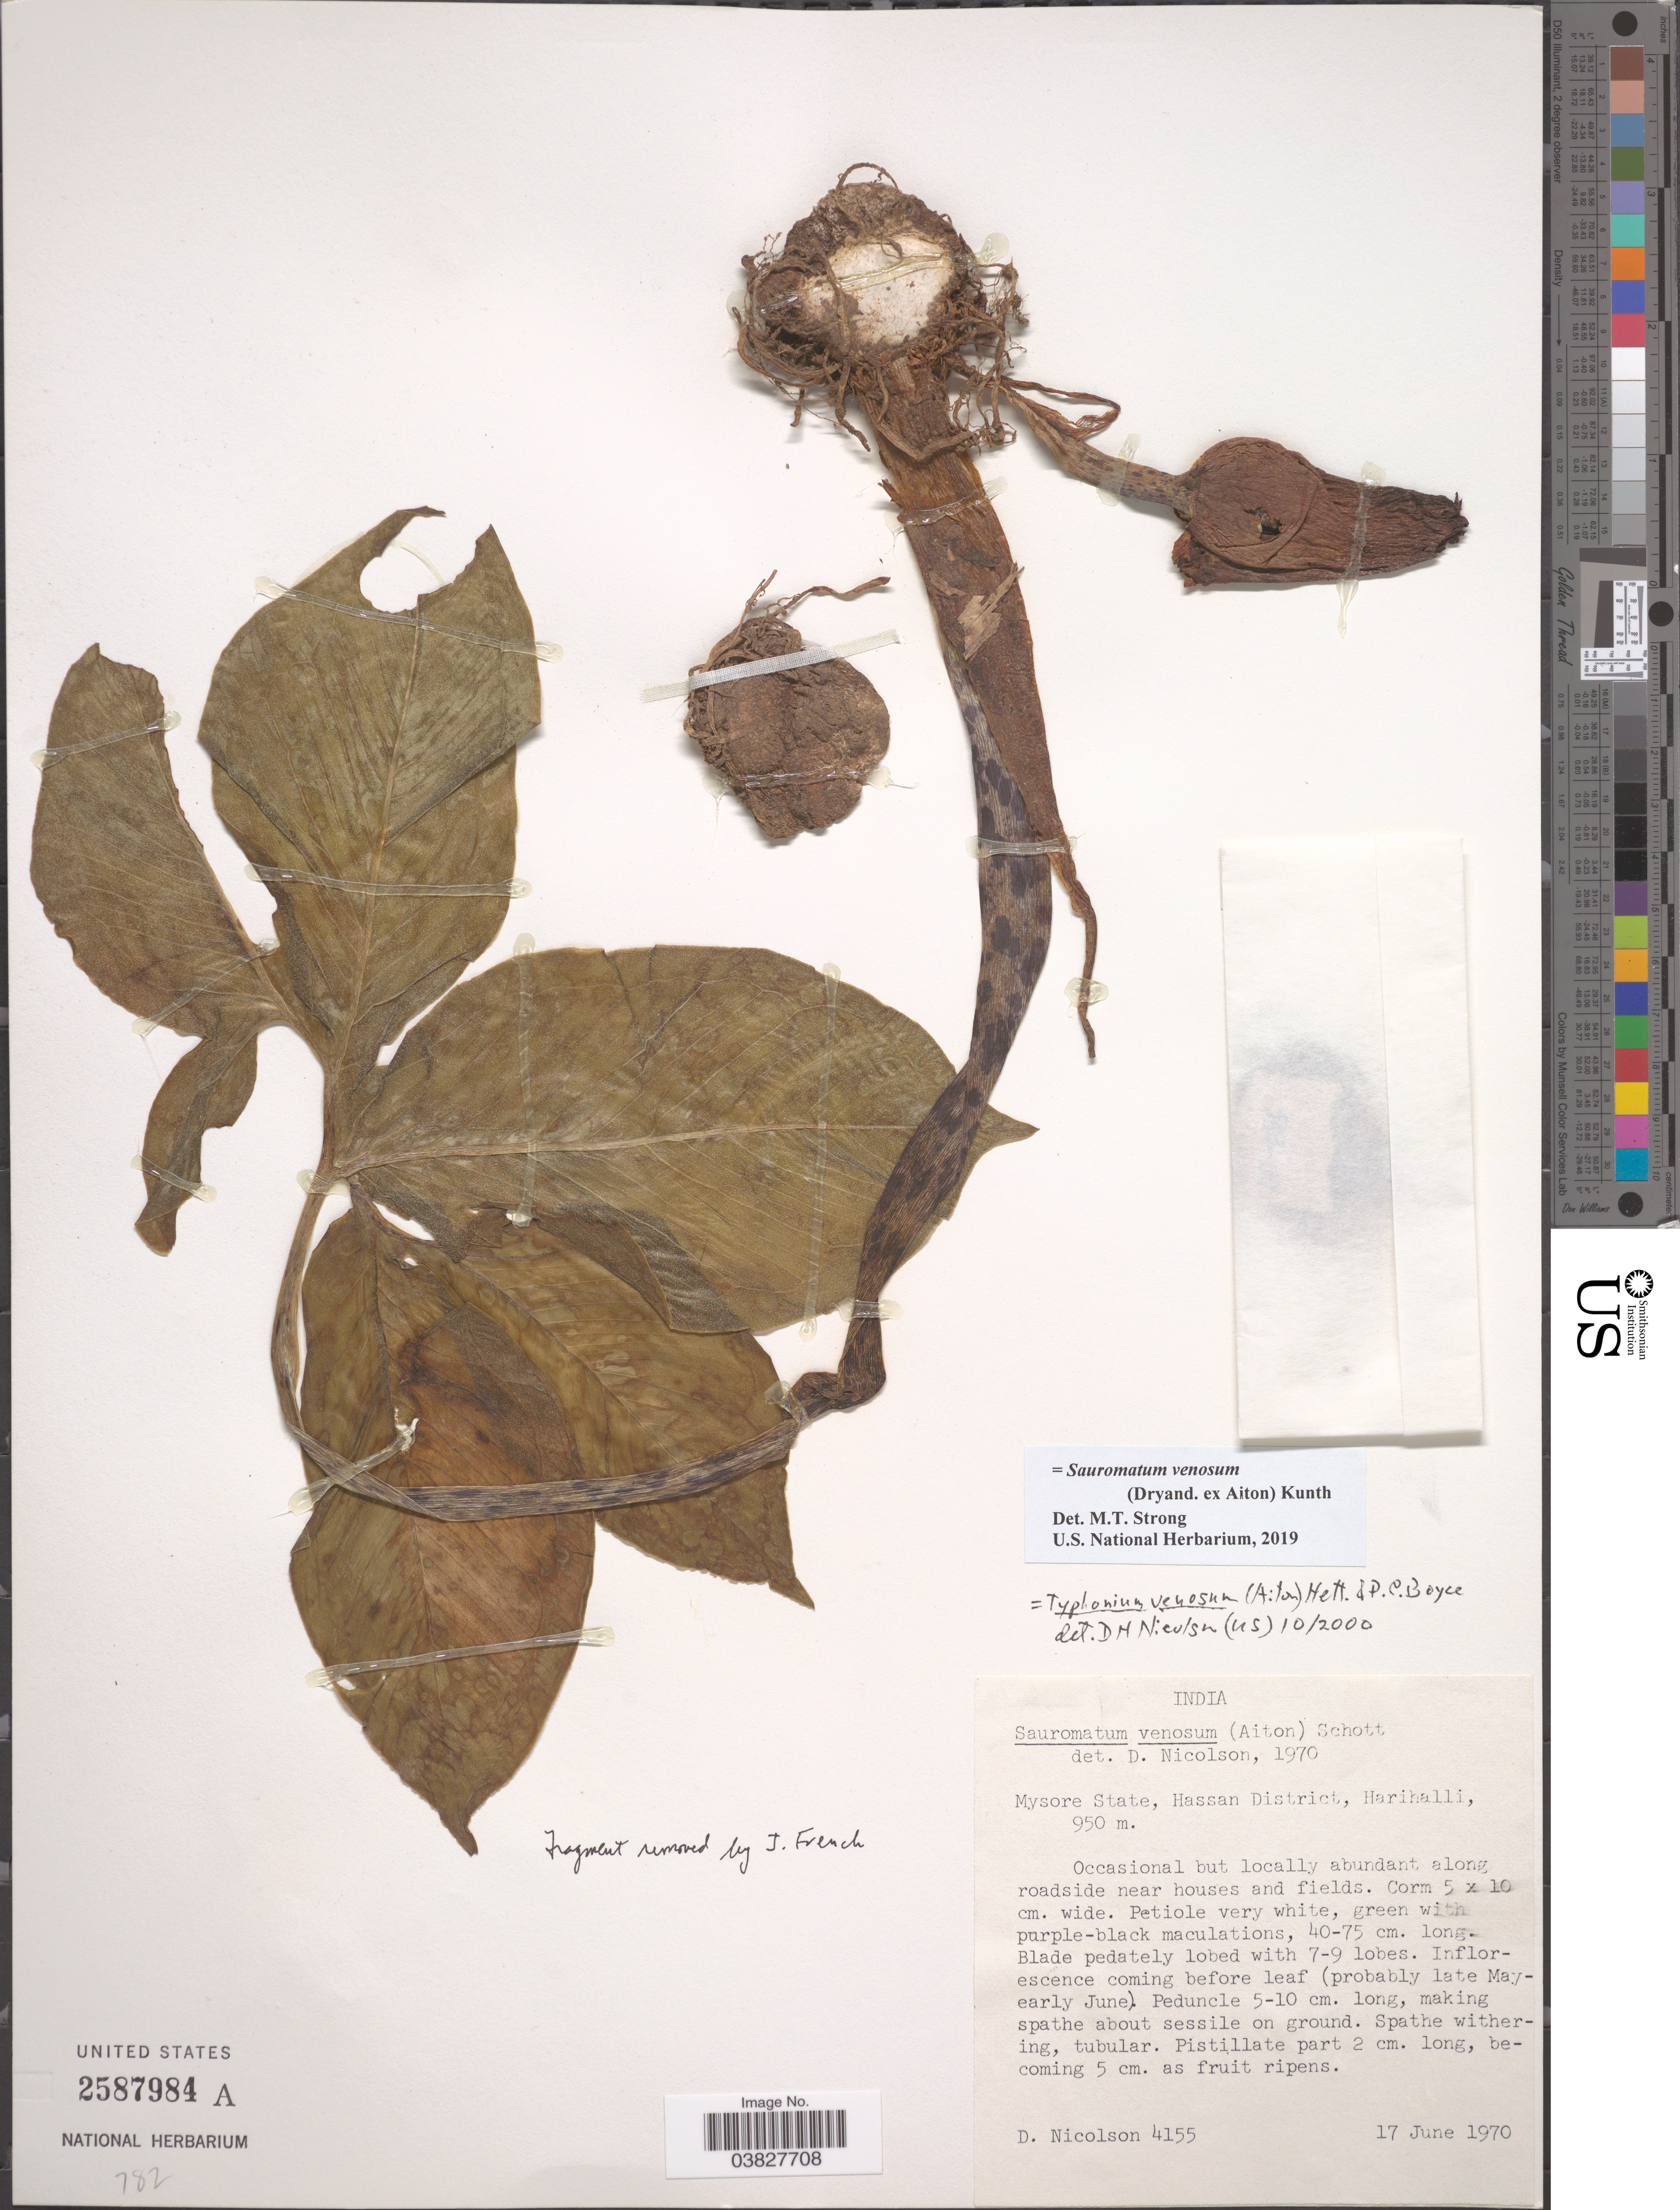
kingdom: Plantae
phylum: Tracheophyta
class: Liliopsida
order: Alismatales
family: Araceae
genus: Sauromatum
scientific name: Sauromatum venosum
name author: (Aiton) Schott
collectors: D. H. Nicolson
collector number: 4155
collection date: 1970-06-17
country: India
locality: Mysore State, Hassan District, Harihalli.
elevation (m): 950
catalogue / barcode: US 2587984A